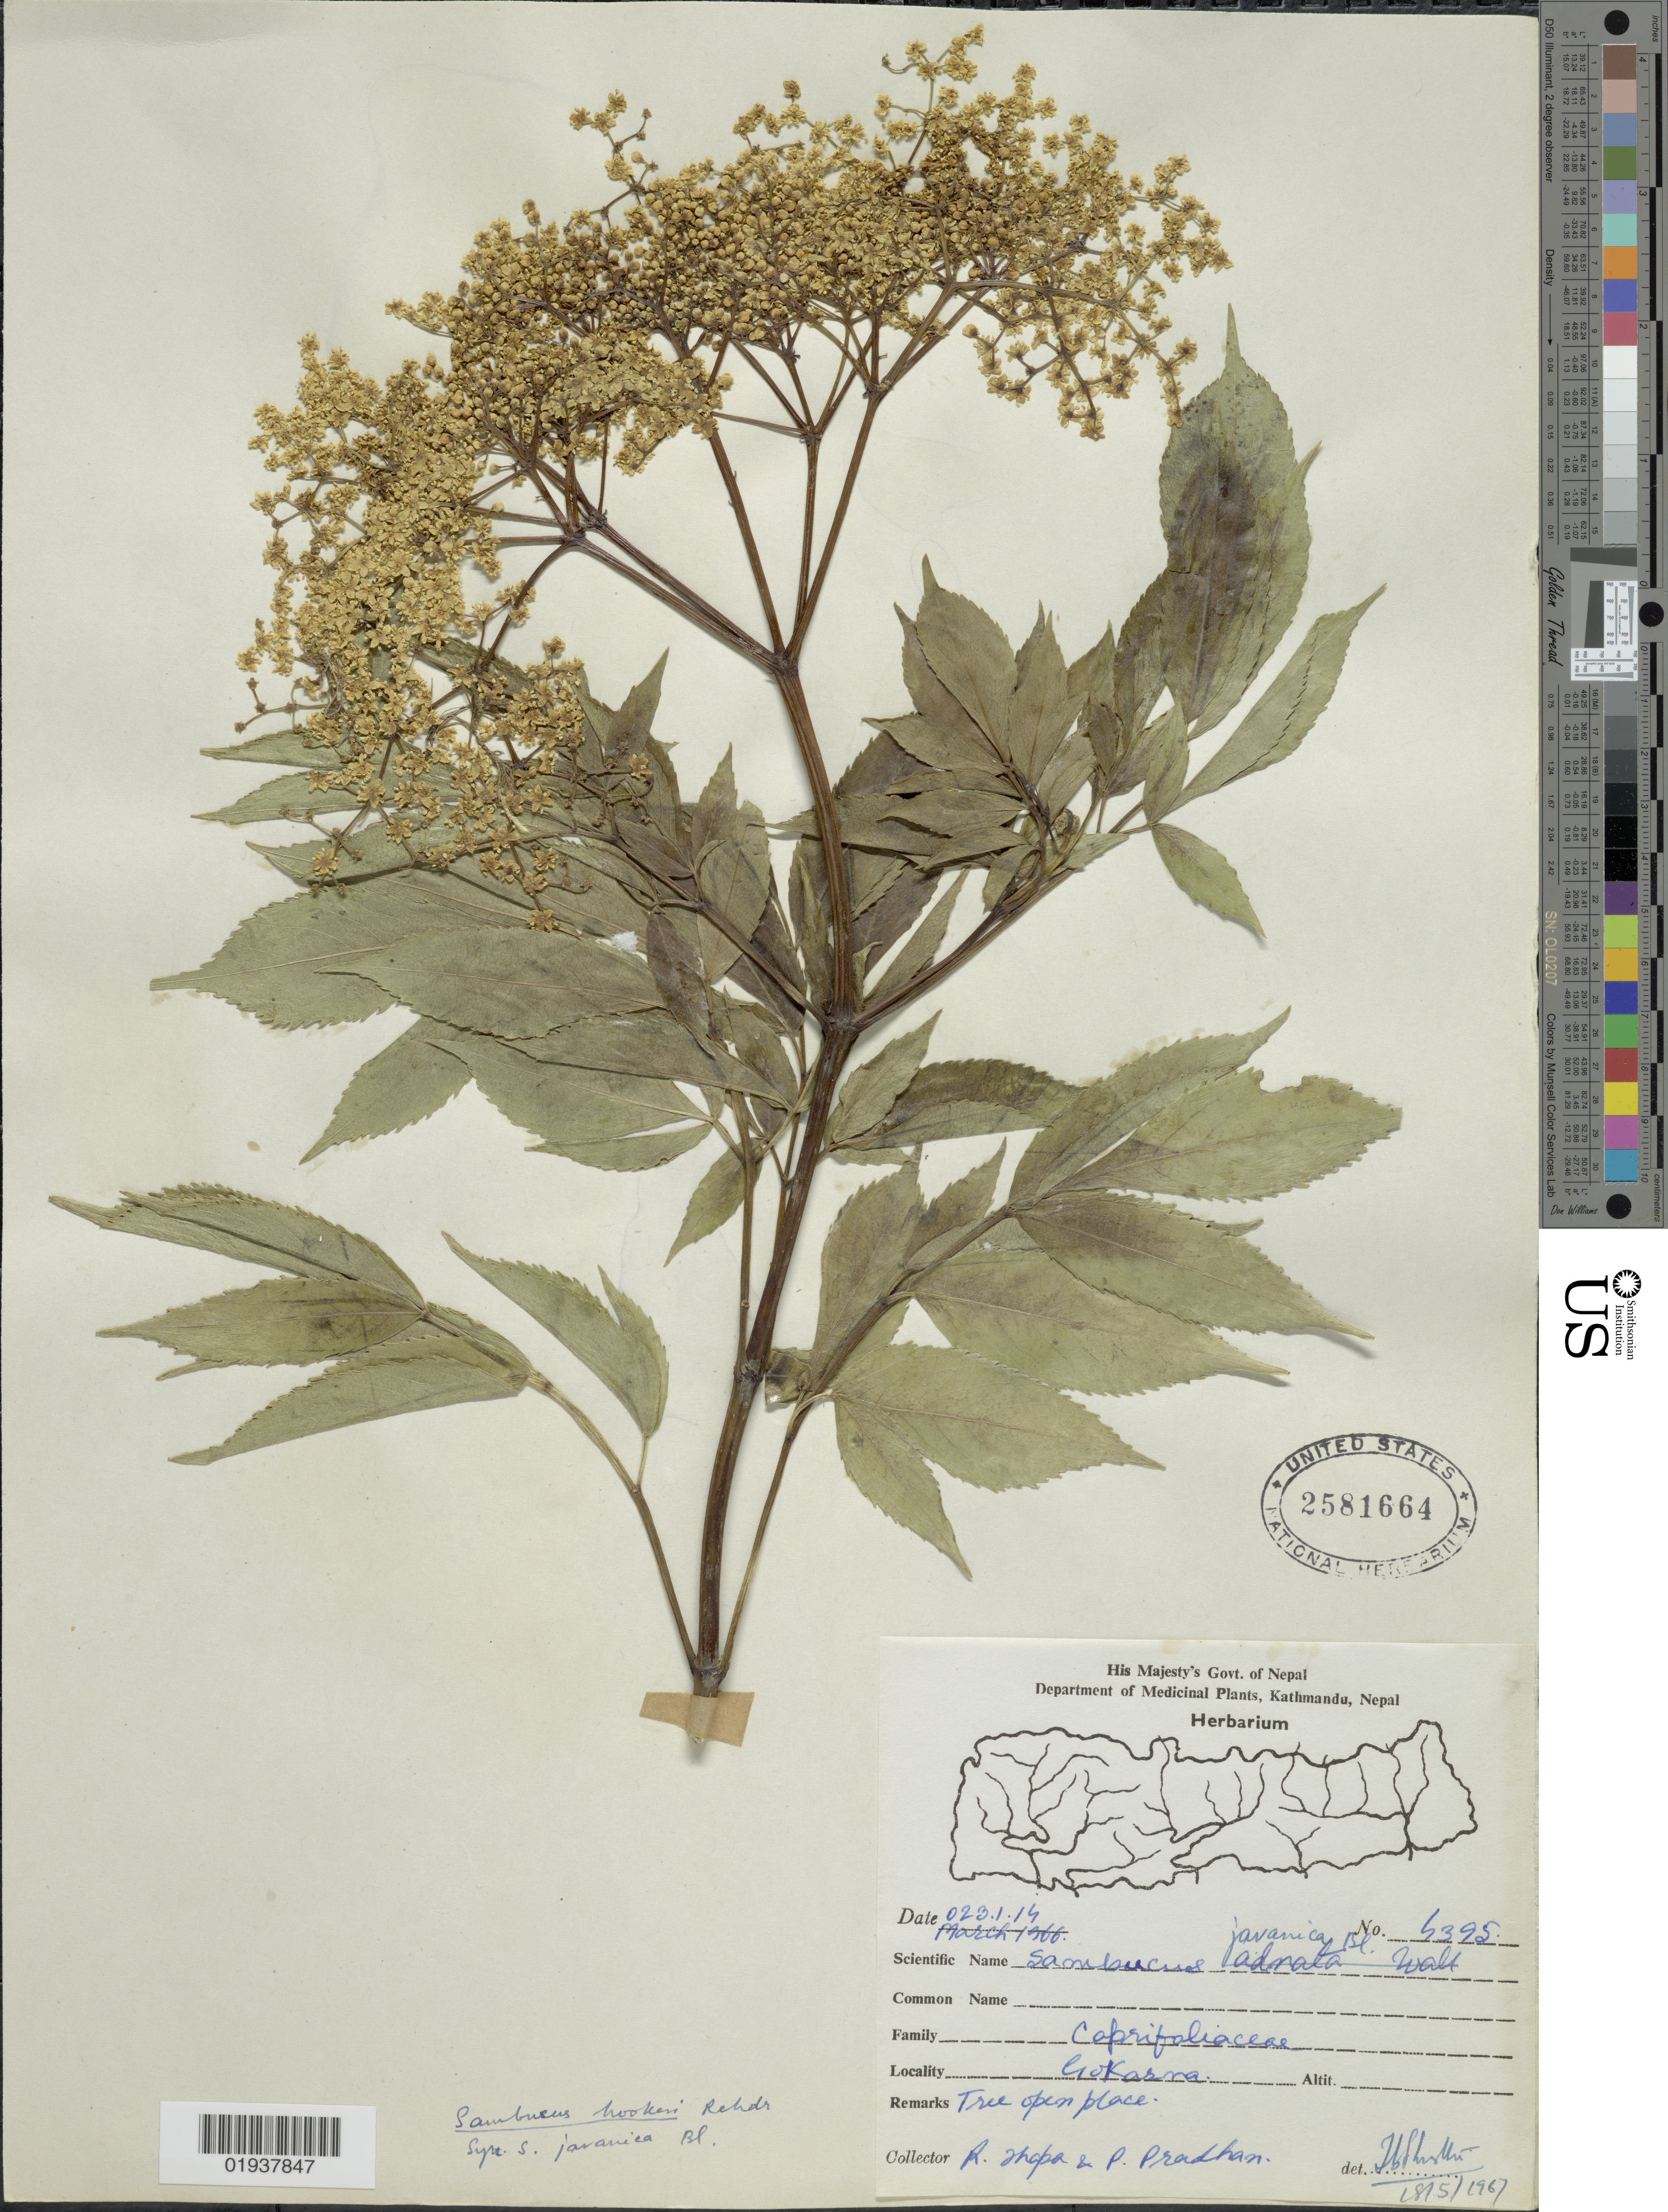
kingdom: Plantae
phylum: Tracheophyta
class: Magnoliopsida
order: Dipsacales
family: Viburnaceae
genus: Sambucus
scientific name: Sambucus javanica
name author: Blume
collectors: R. Thapa & P. Pradhan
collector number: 4395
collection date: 1966-03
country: Nepal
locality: Gokarna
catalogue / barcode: US 2581664